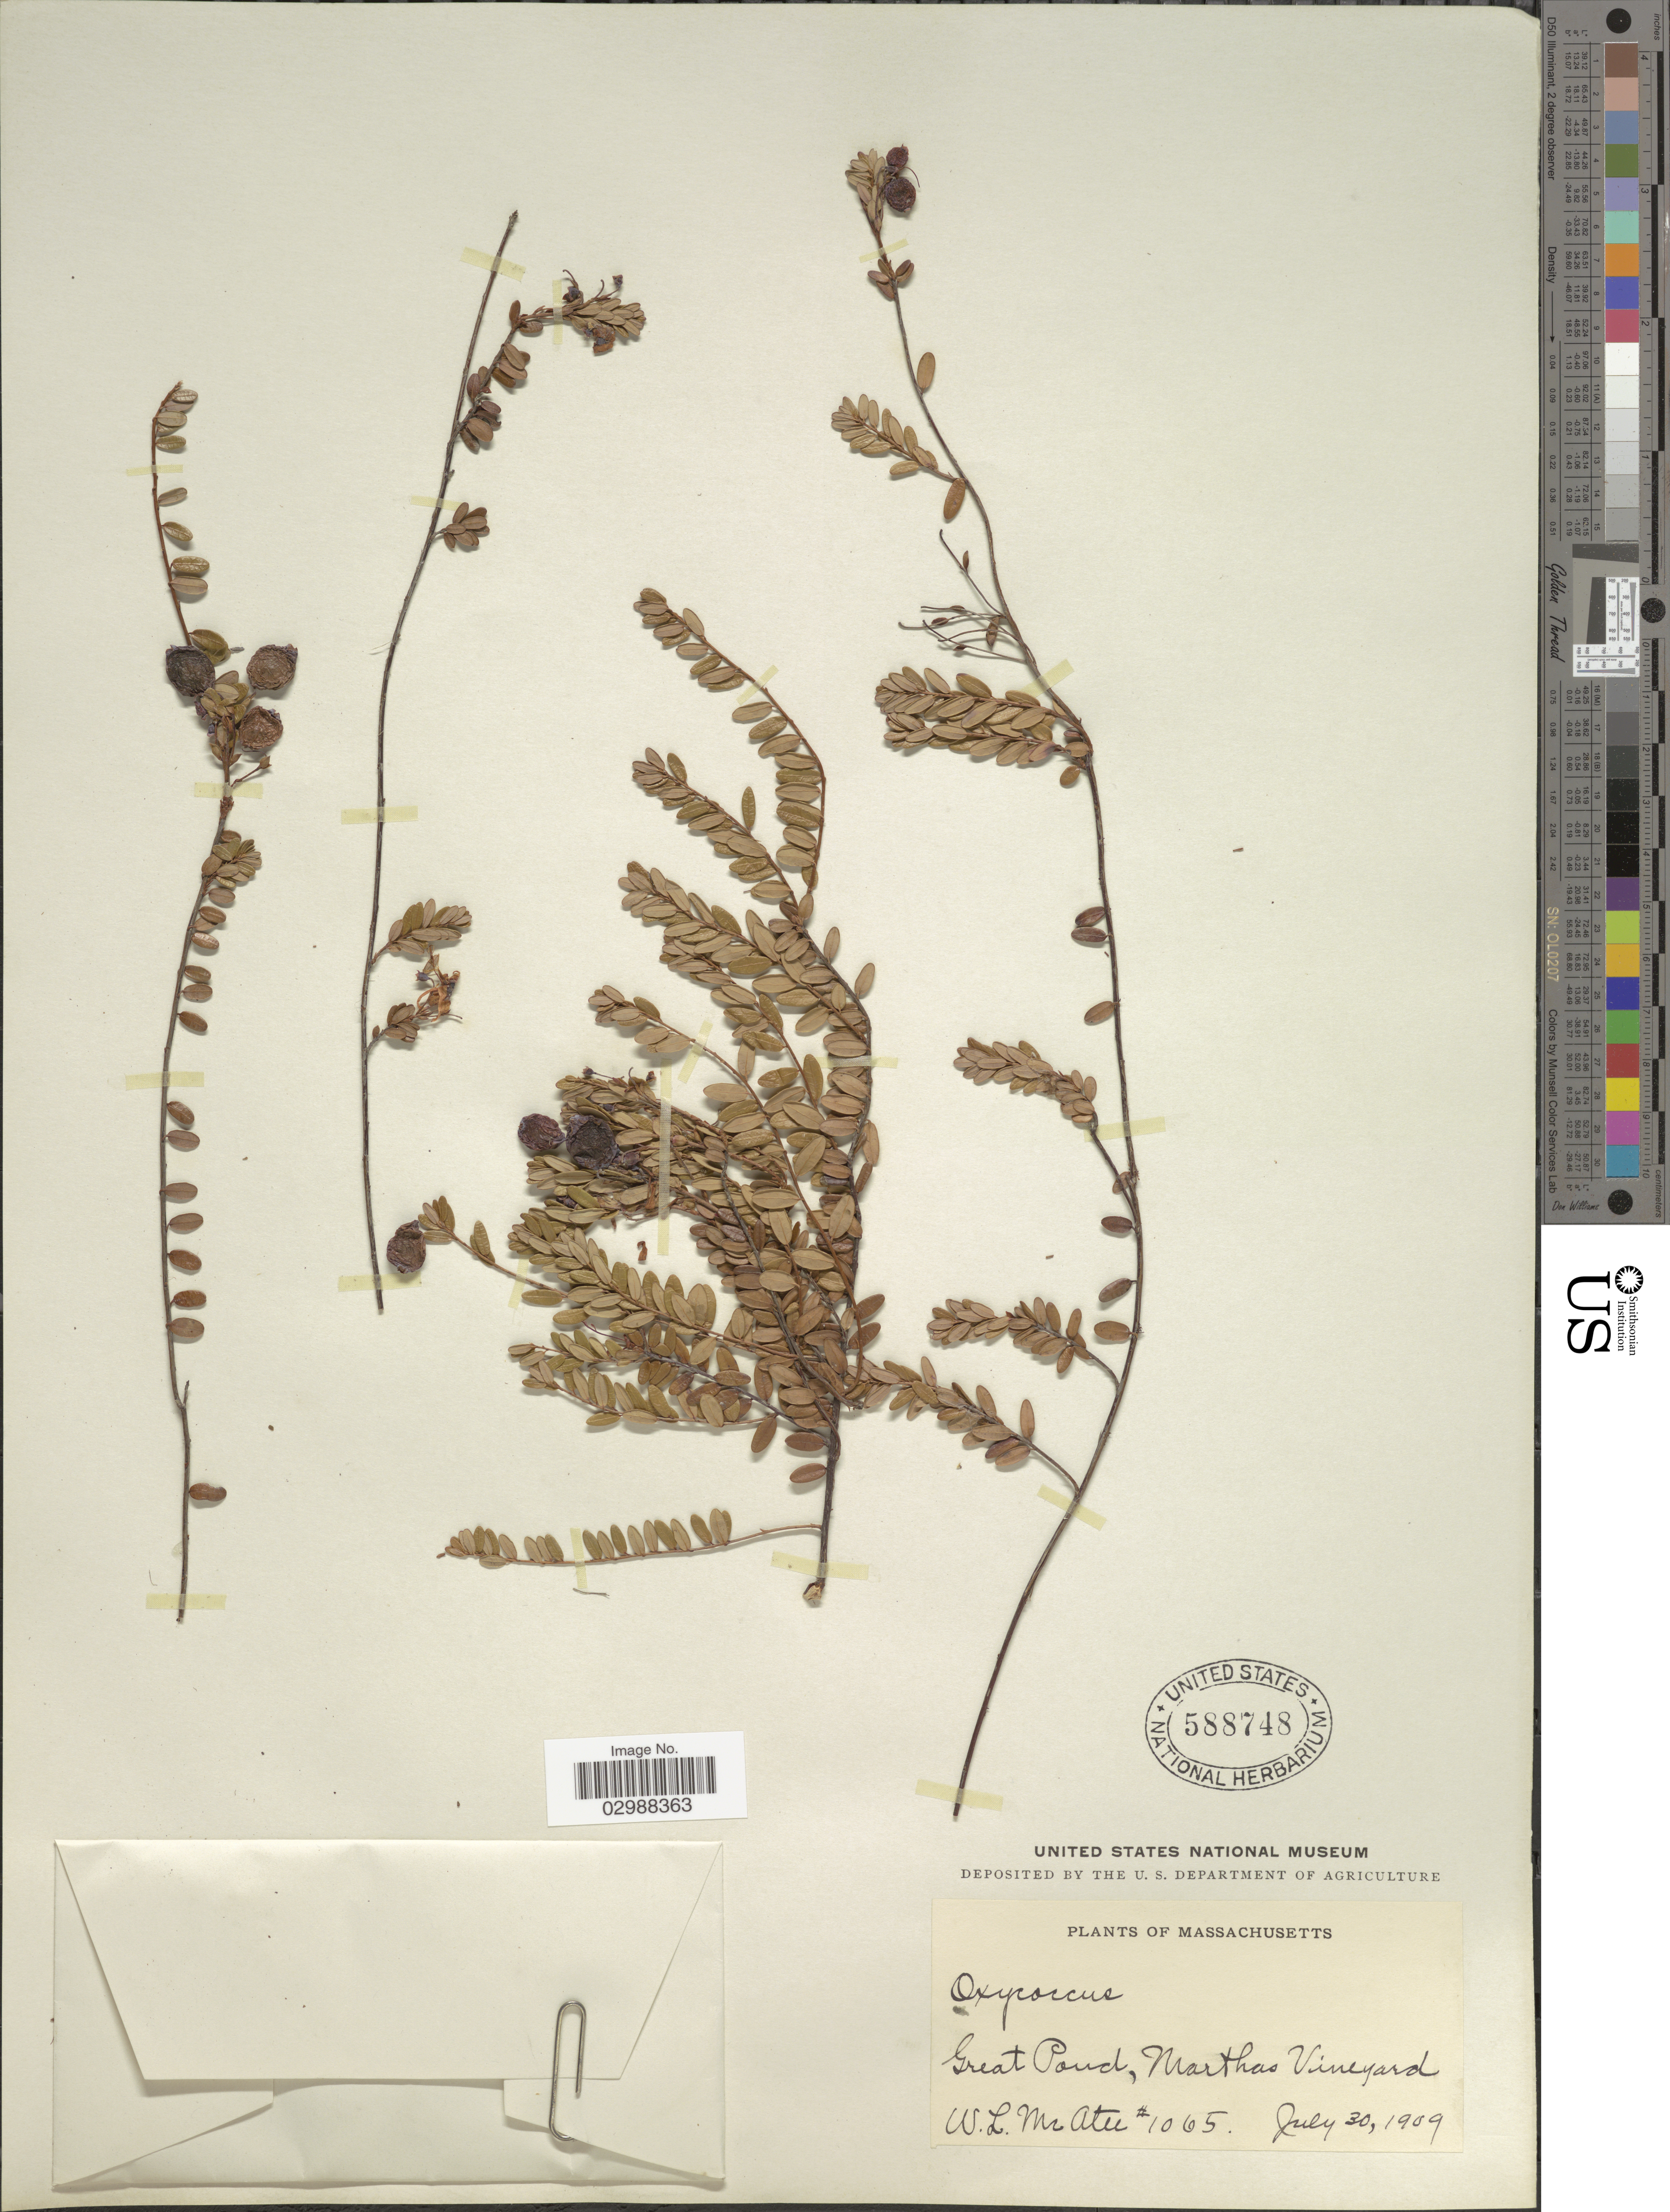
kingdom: Plantae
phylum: Tracheophyta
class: Magnoliopsida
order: Ericales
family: Ericaceae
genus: Vaccinium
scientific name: Vaccinium macrocarpon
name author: Aiton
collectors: W. McAtee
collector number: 1065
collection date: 1909-07-30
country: United States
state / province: Massachusetts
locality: Great Pond, Marthas Vineyard.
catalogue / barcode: US 588748